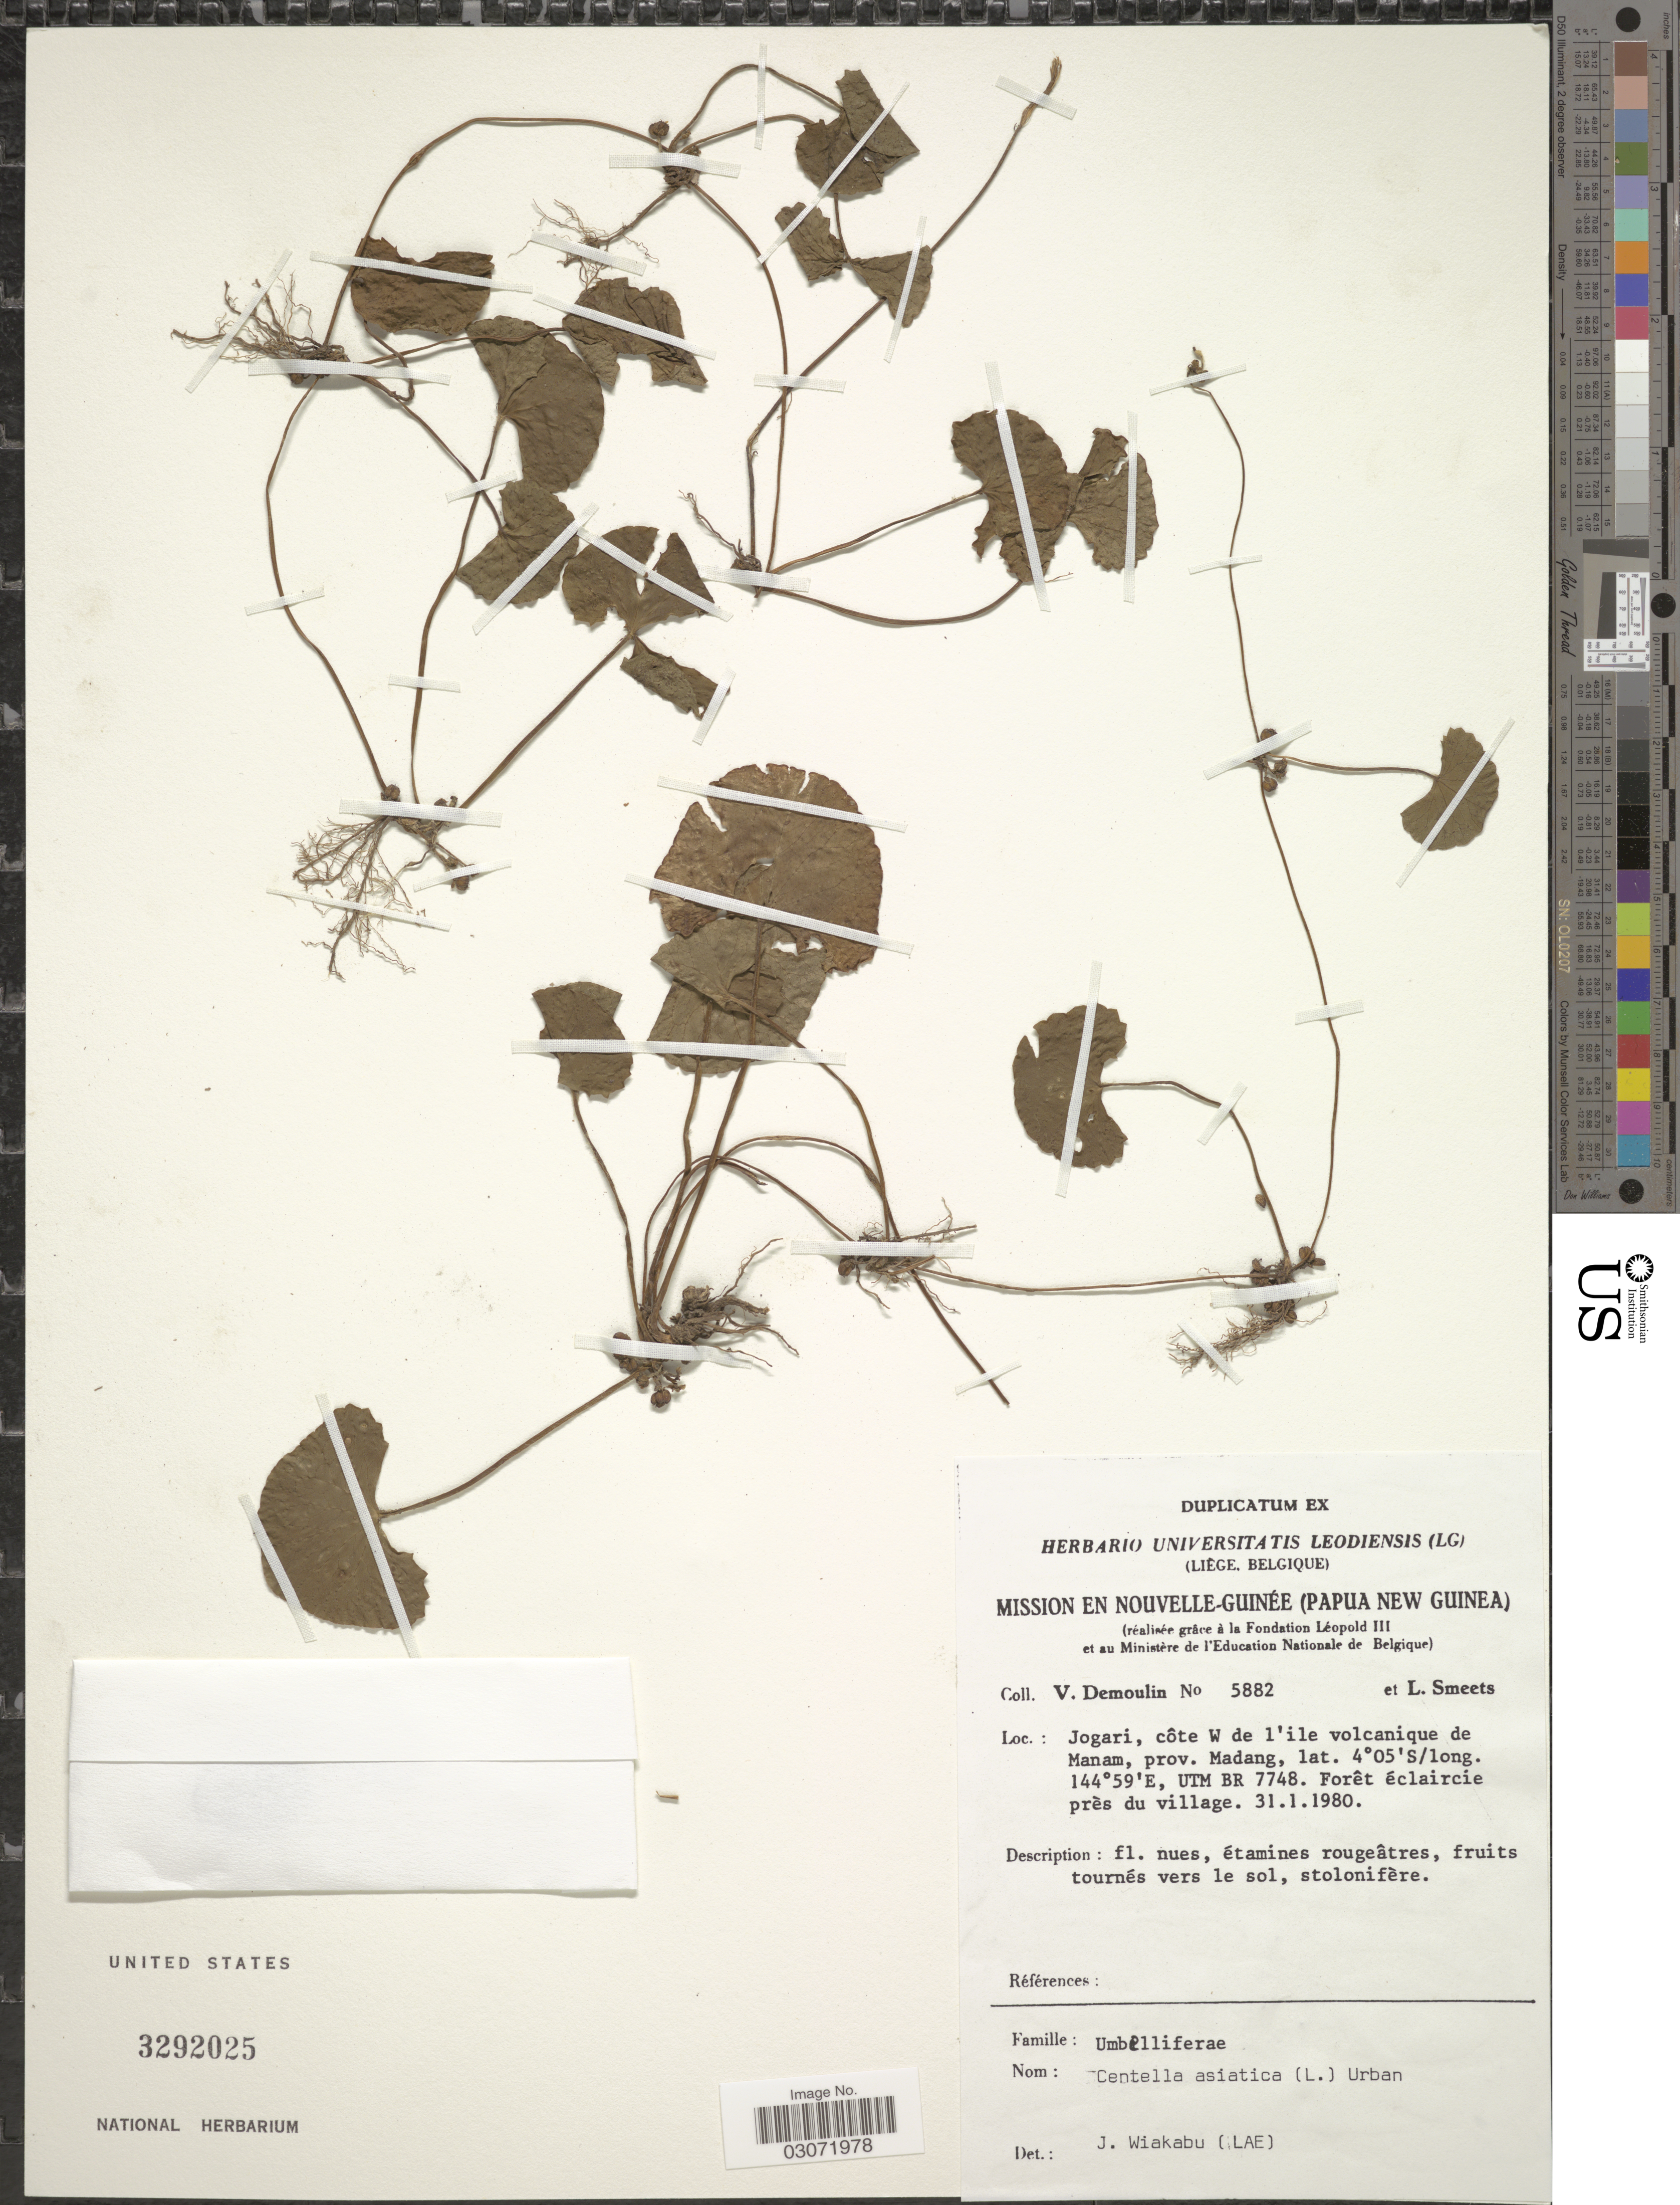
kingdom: Plantae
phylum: Tracheophyta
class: Magnoliopsida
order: Apiales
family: Apiaceae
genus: Centella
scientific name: Centella asiatica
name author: (L.) Urb.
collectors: V. Demoulin & L. Smeets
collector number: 5882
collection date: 1980-01-31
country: Papua New Guinea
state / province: Madang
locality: Jogari, côte W de l'ile volcanique de Manam. Forêt éclaircie près du village. Nouvelle-Guinée.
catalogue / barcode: US 3292025